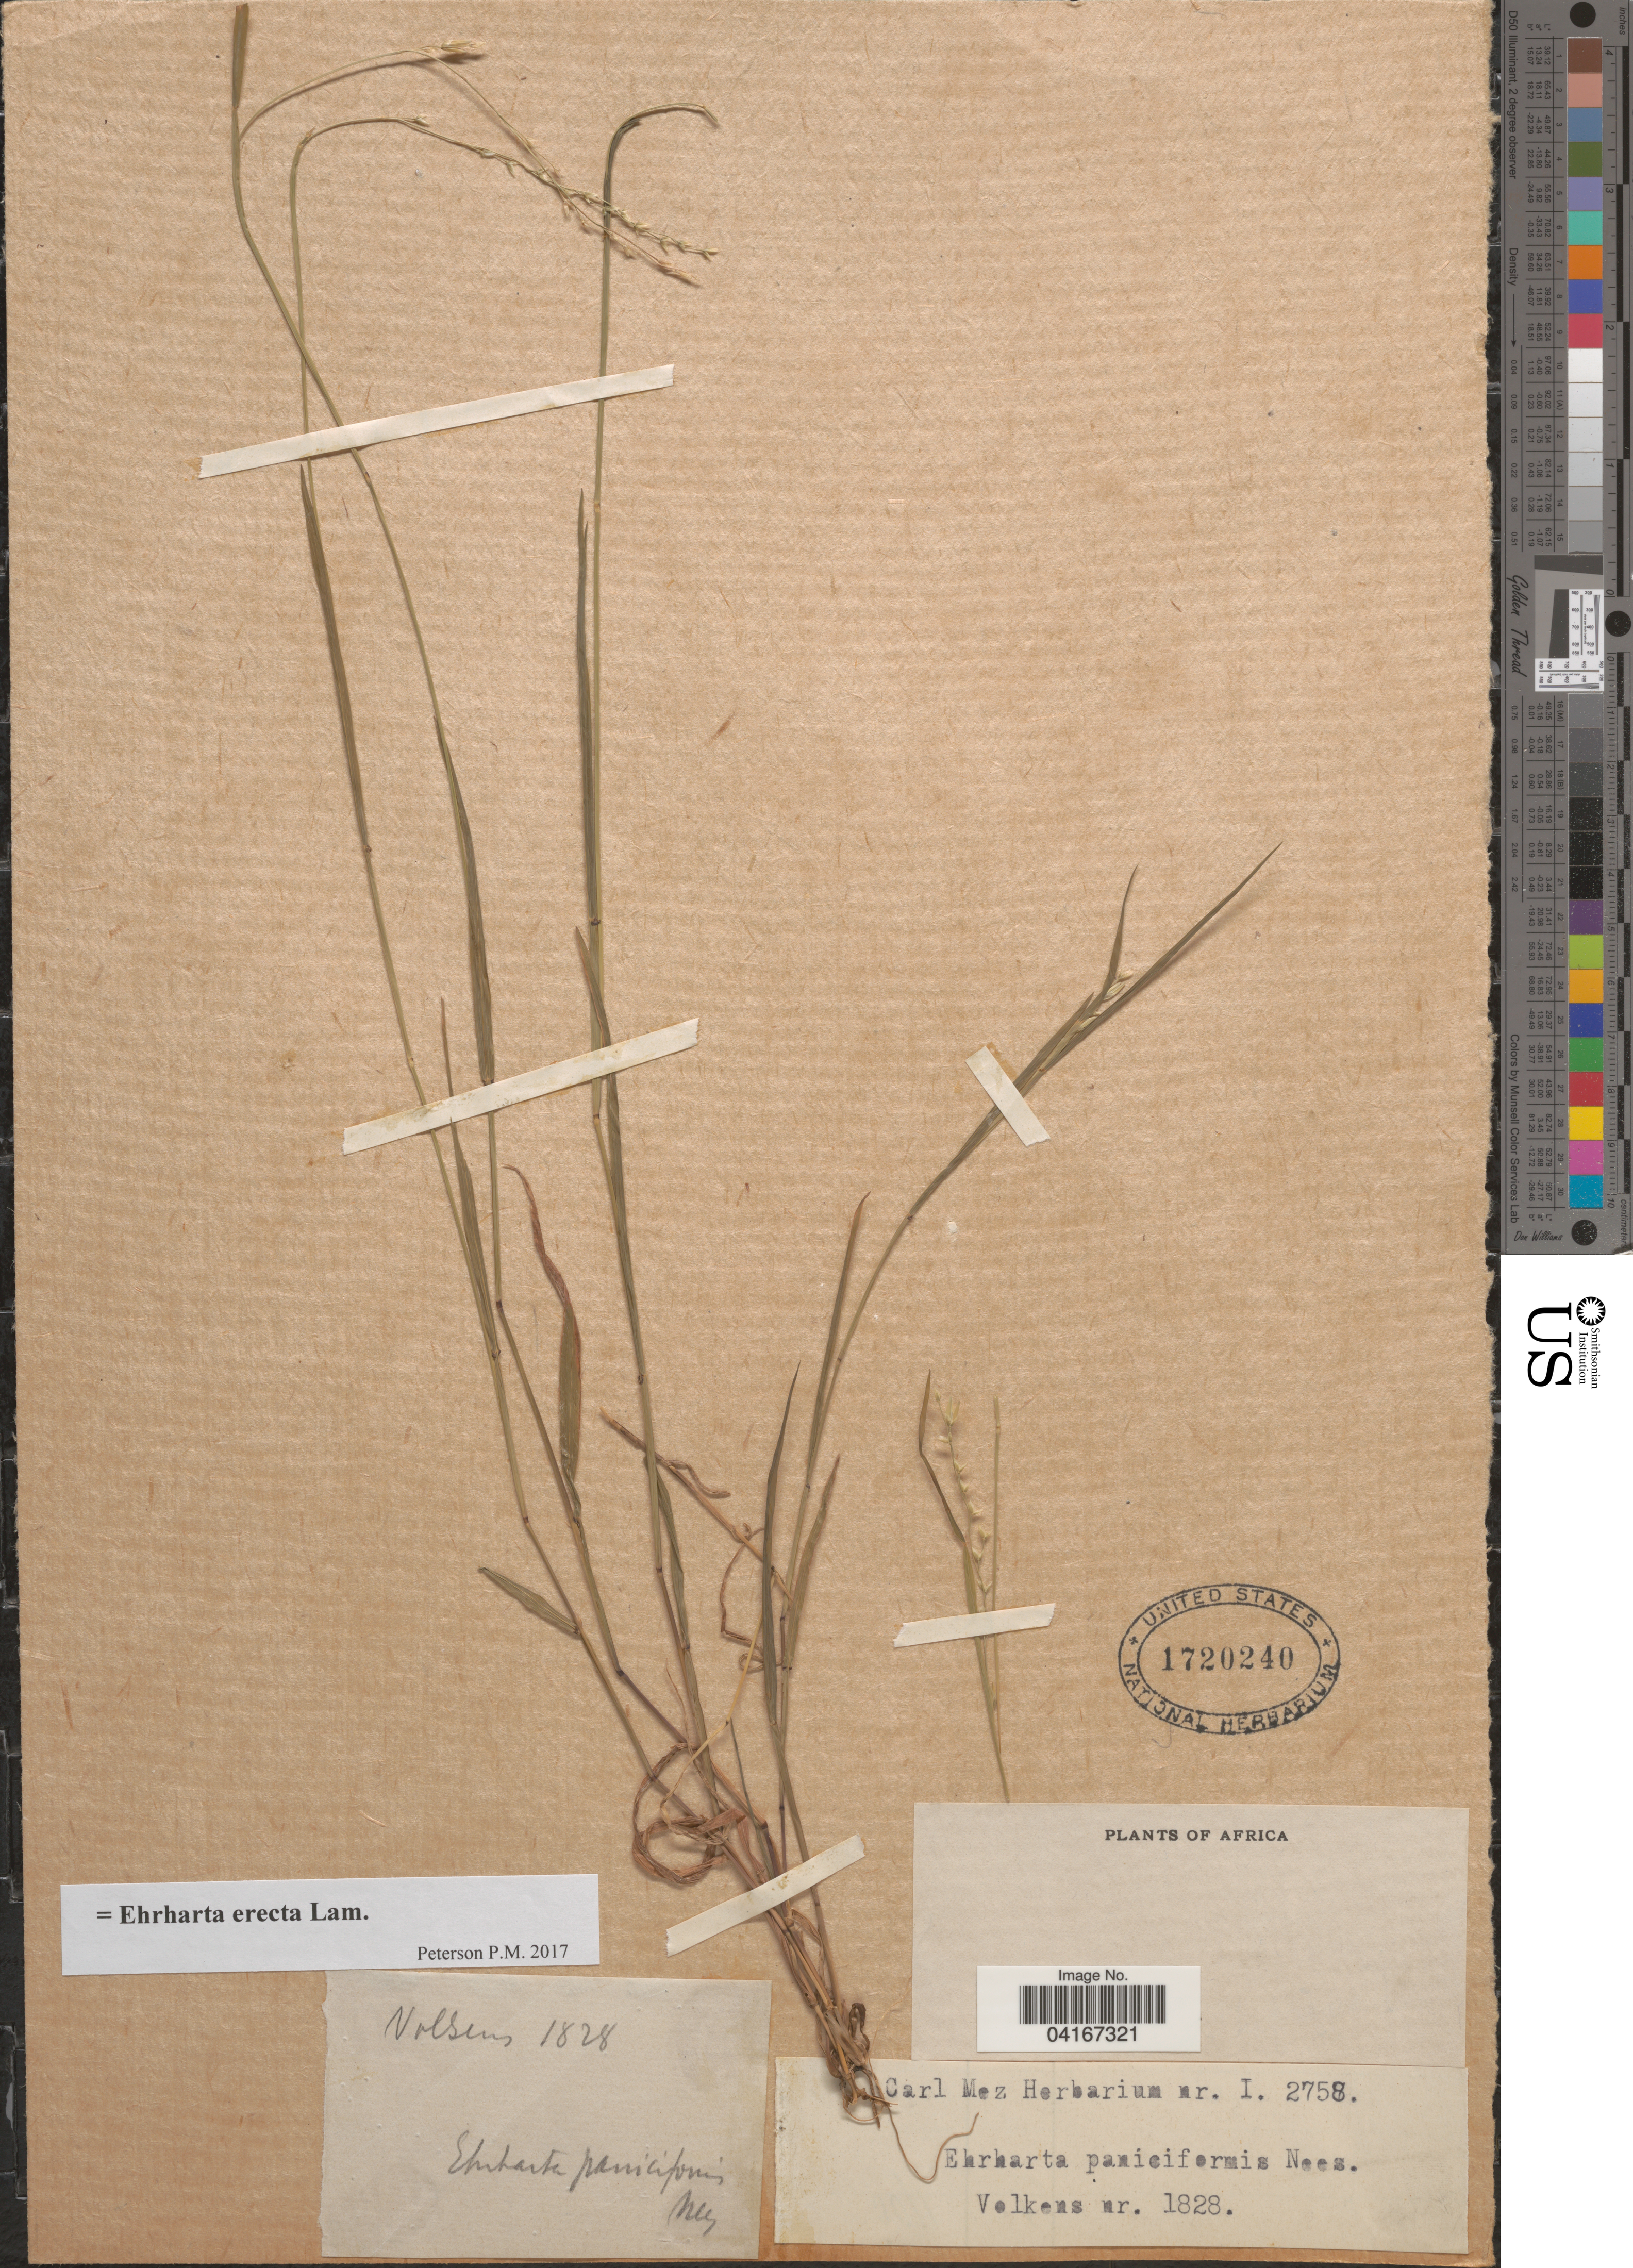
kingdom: Plantae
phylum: Tracheophyta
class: Liliopsida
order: Poales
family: Poaceae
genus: Ehrharta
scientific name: Ehrharta erecta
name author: Lam.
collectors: Velkens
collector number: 1828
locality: Africa.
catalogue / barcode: US 1720240